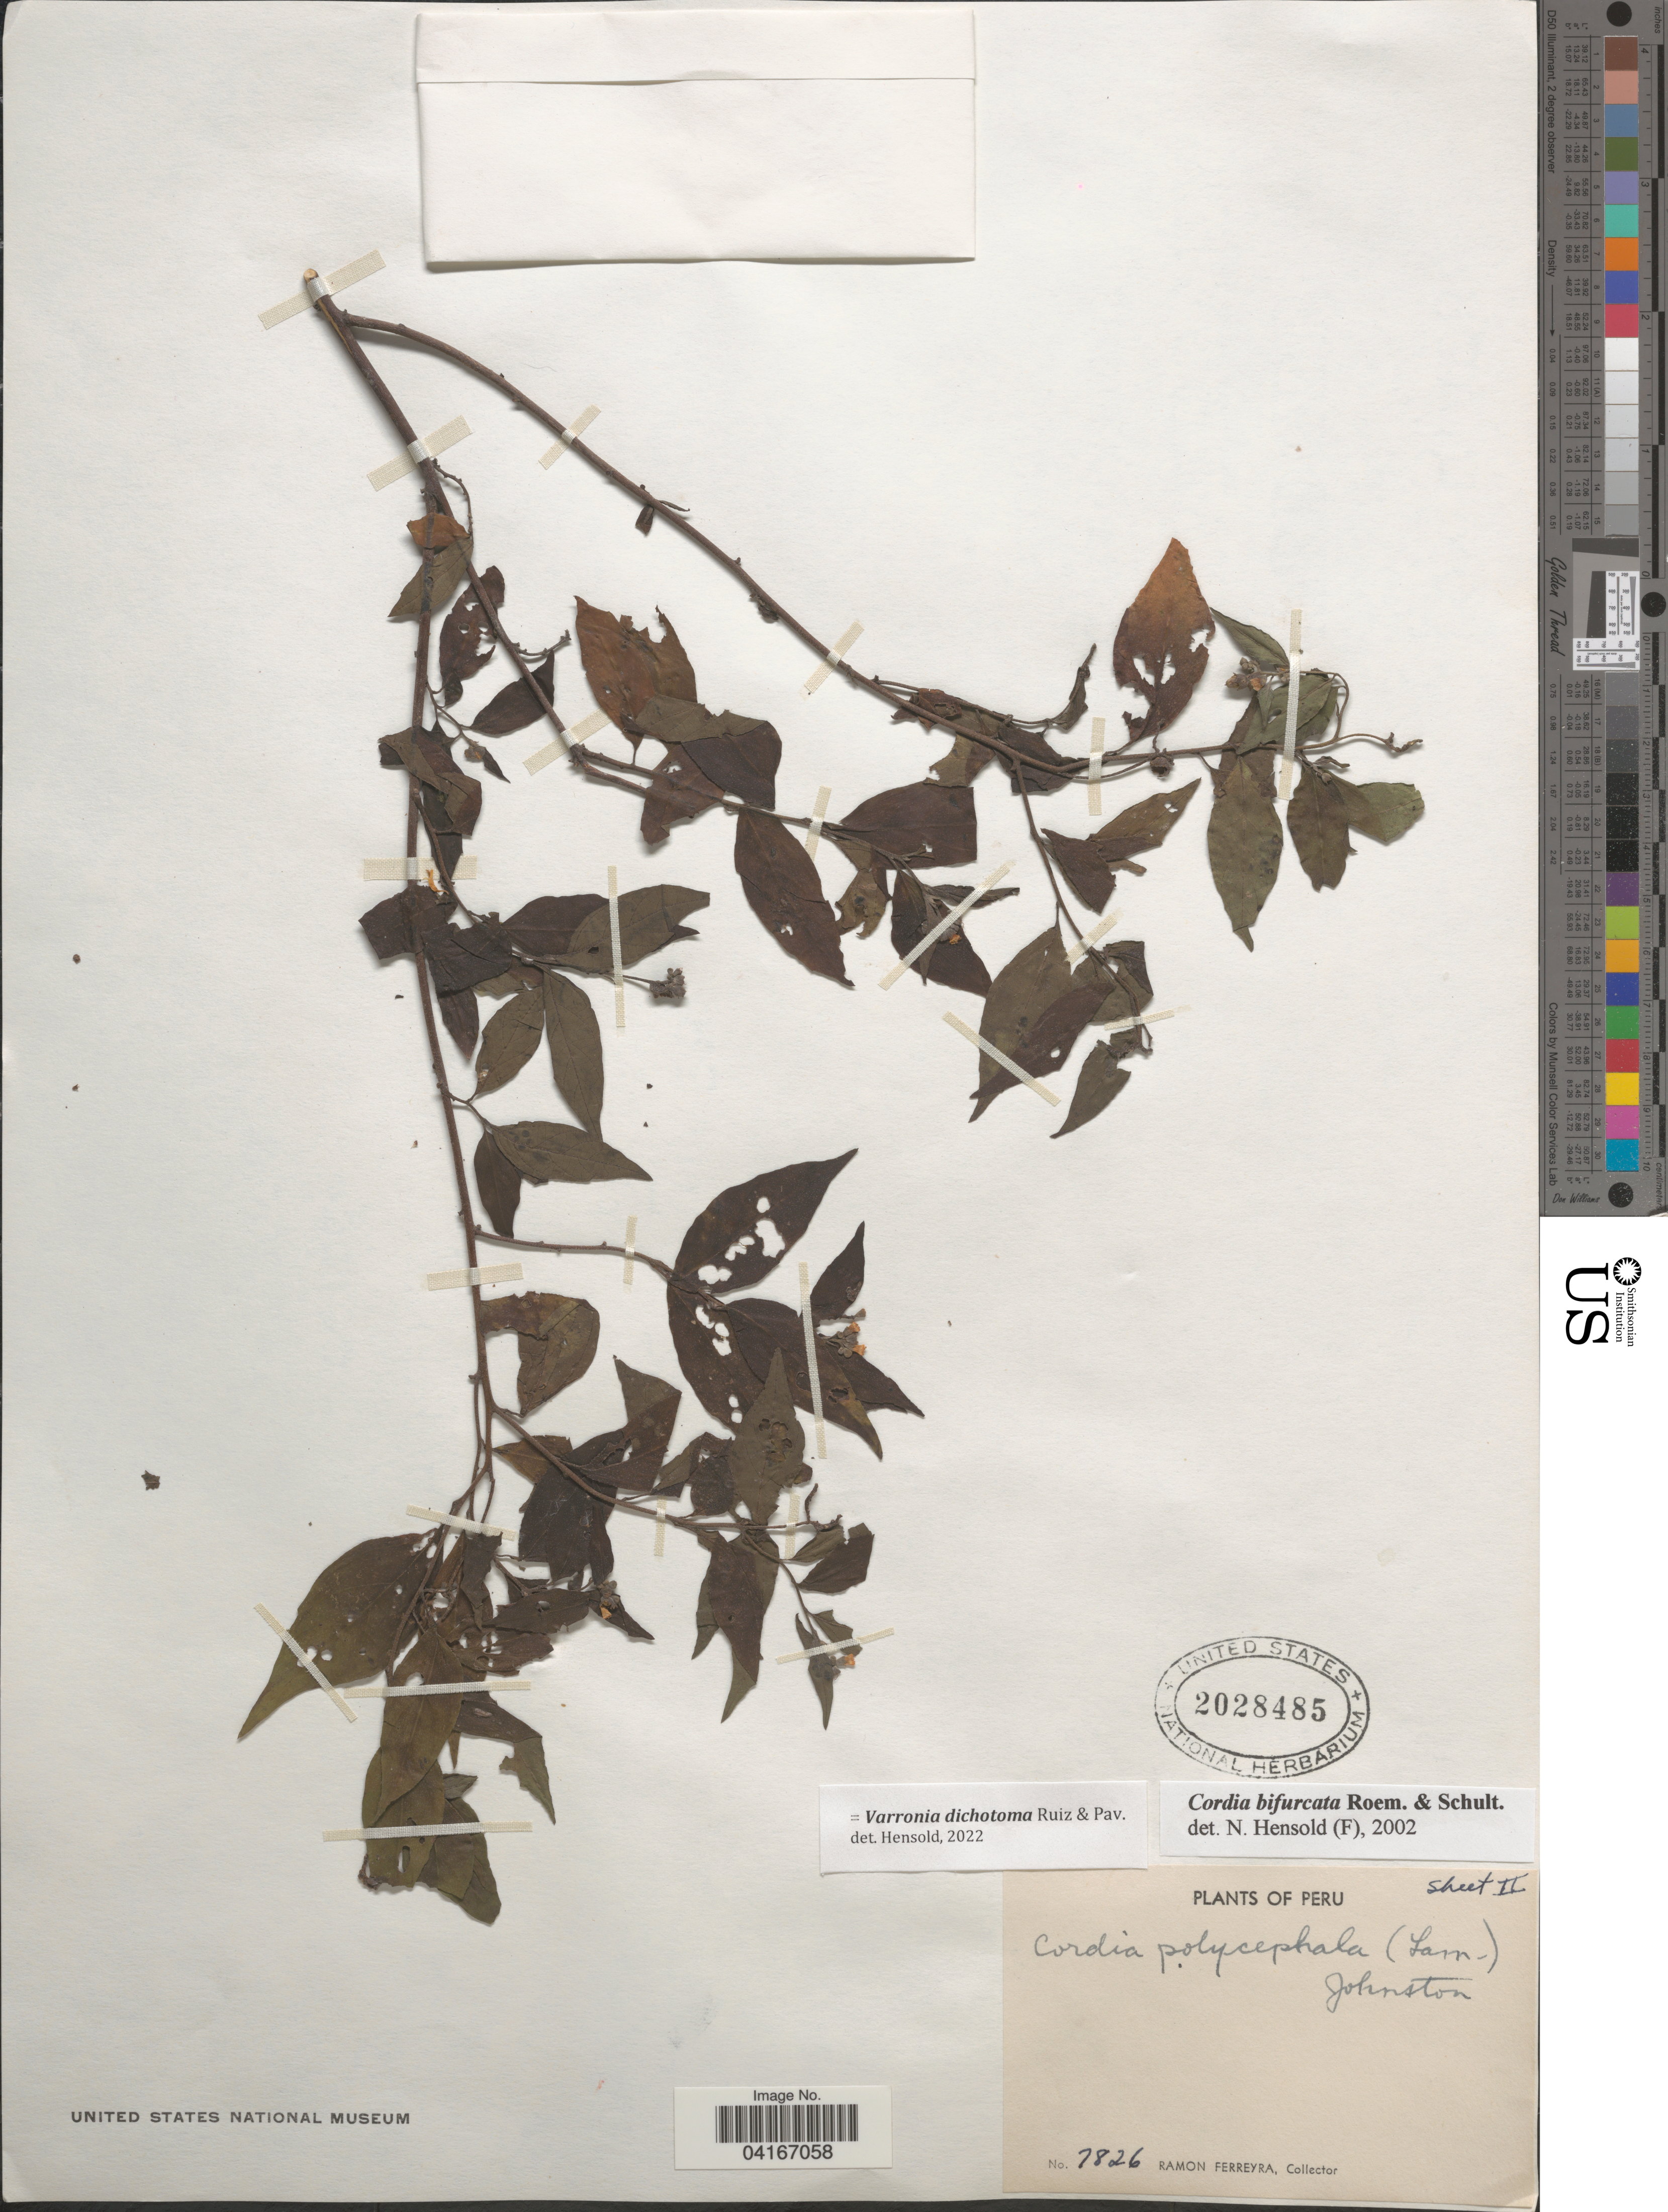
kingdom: Plantae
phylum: Tracheophyta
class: Magnoliopsida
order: Boraginales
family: Cordiaceae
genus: Varronia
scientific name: Varronia dichotoma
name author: Ruiz & Pav.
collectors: R. A. Ferreyra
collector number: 7826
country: Peru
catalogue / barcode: US 2028485